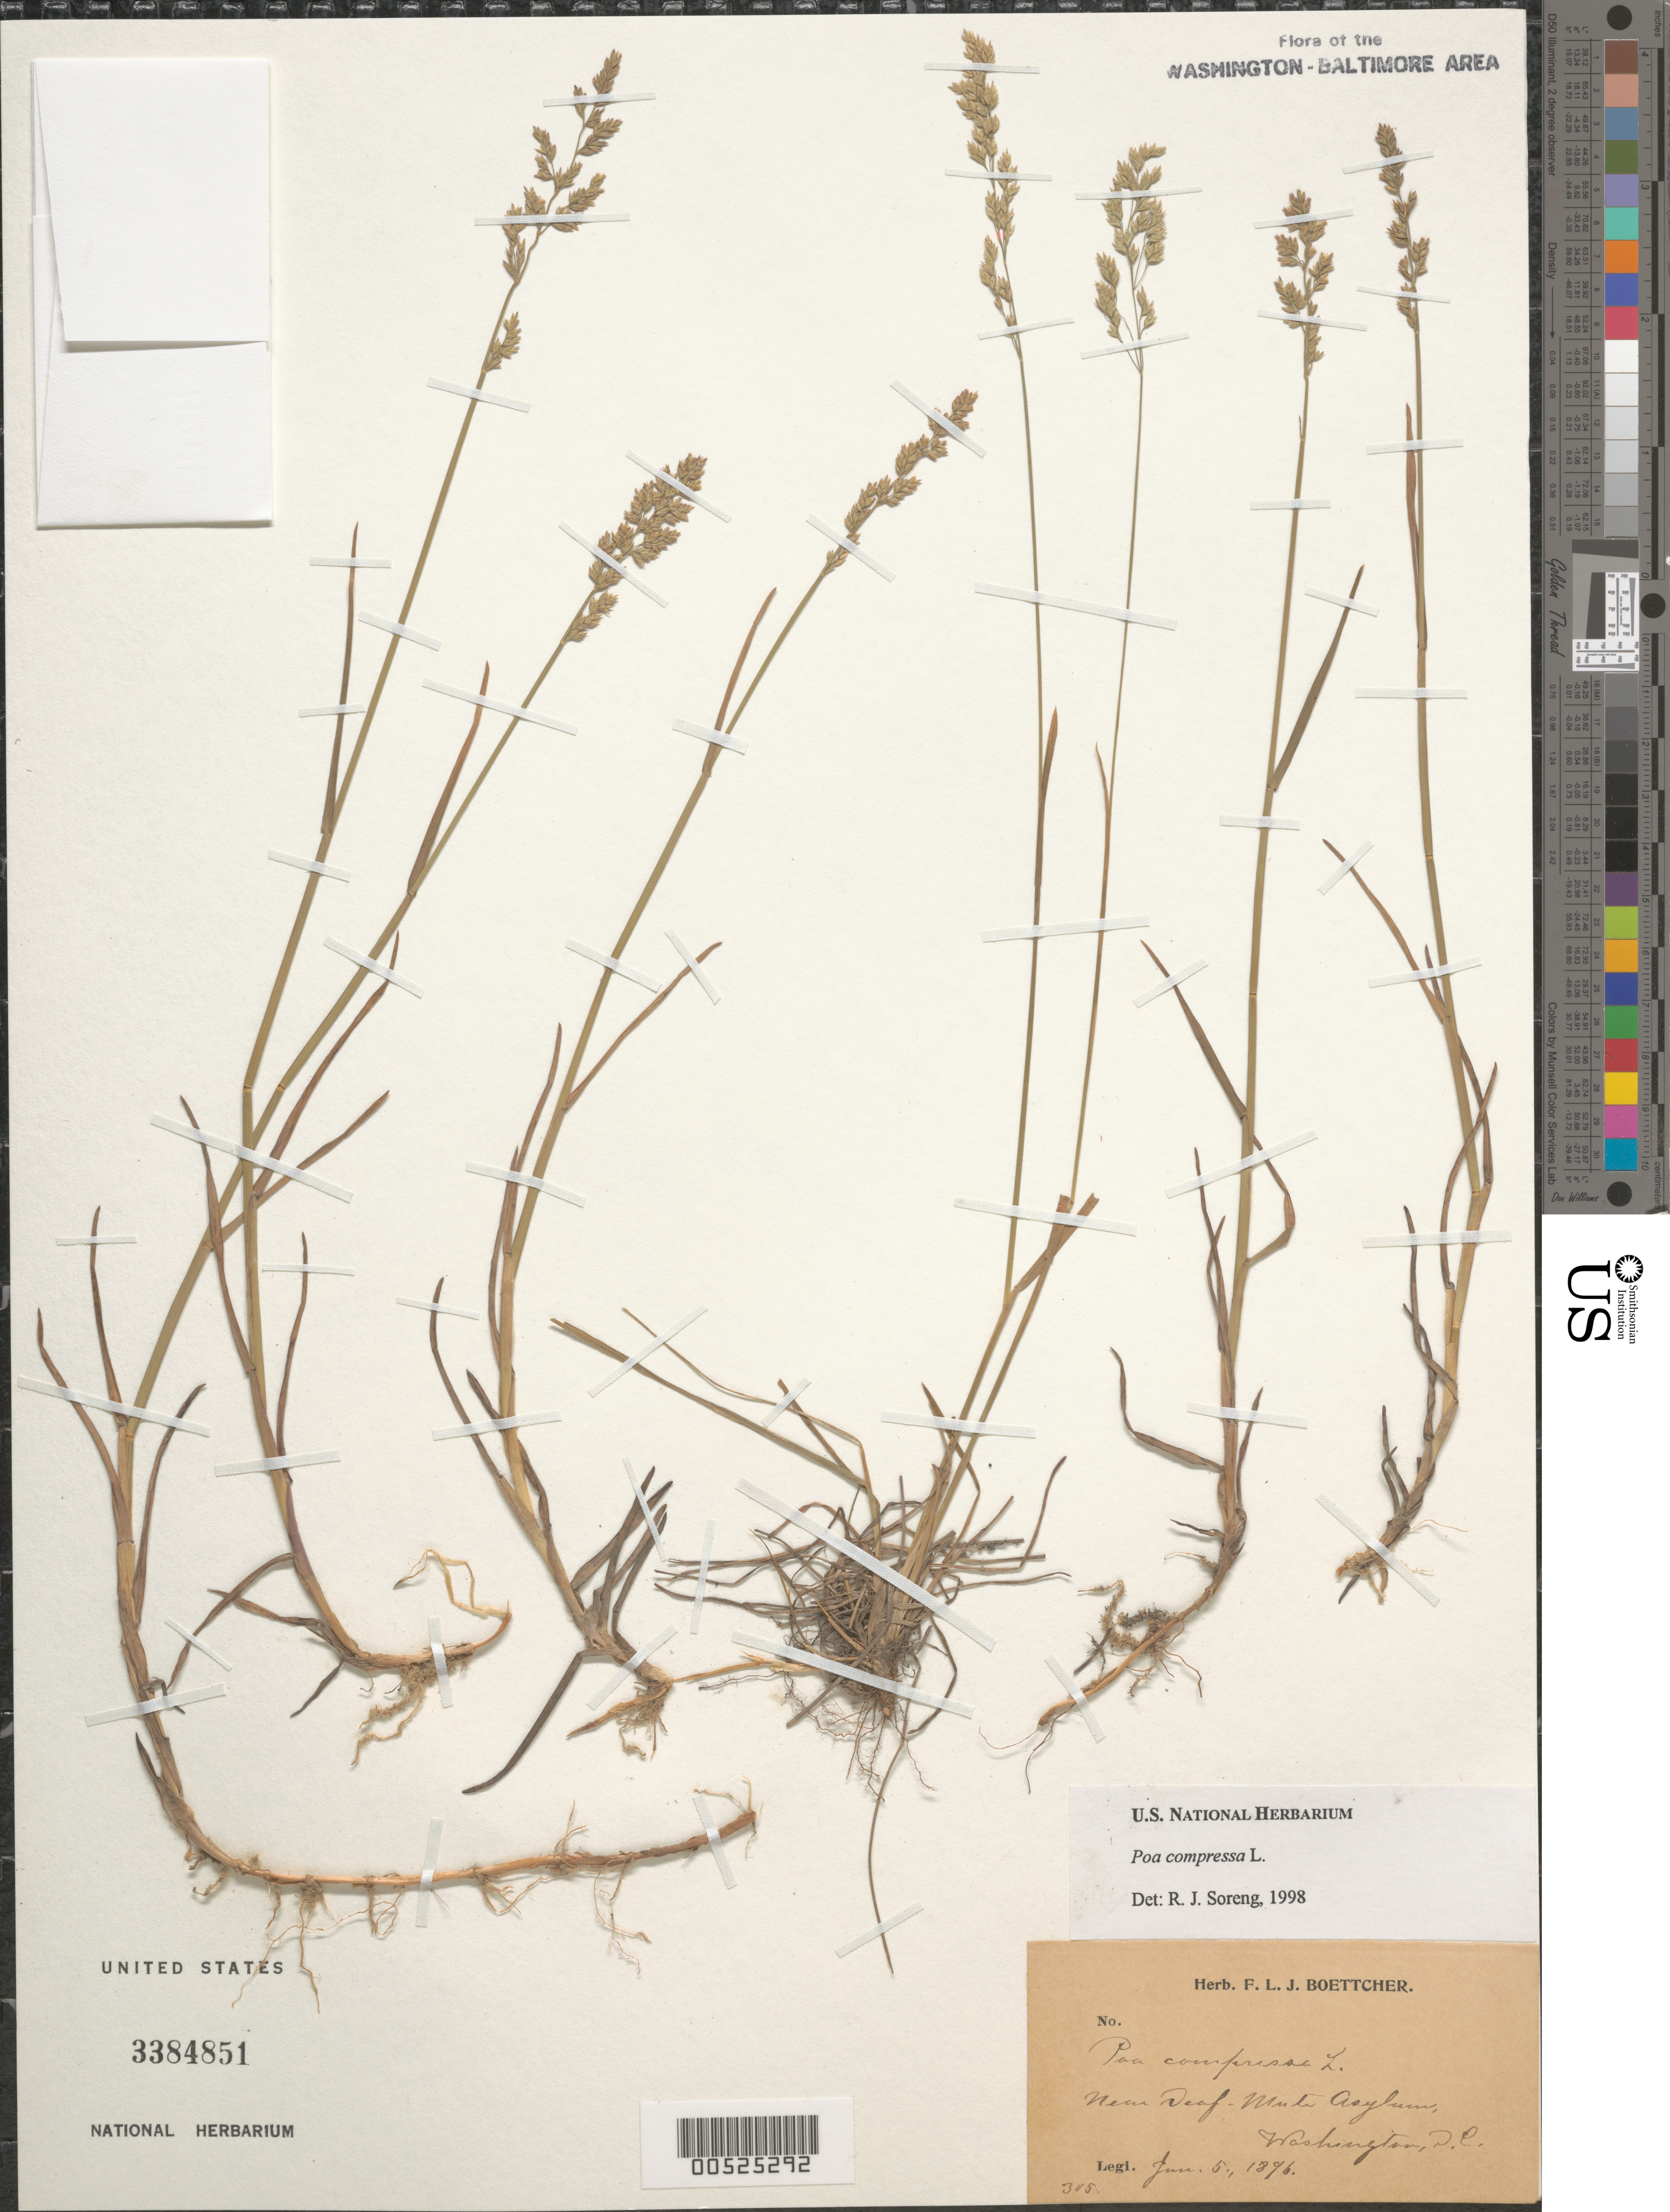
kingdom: Plantae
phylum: Tracheophyta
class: Liliopsida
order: Poales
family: Poaceae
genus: Poa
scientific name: Poa compressa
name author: L.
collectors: F. Boettcher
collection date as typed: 05 Jun 1896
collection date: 1896-06-05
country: United States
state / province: District of Columbia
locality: Washington, DC, near Deaf/Mute Asylum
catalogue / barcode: US 3384851